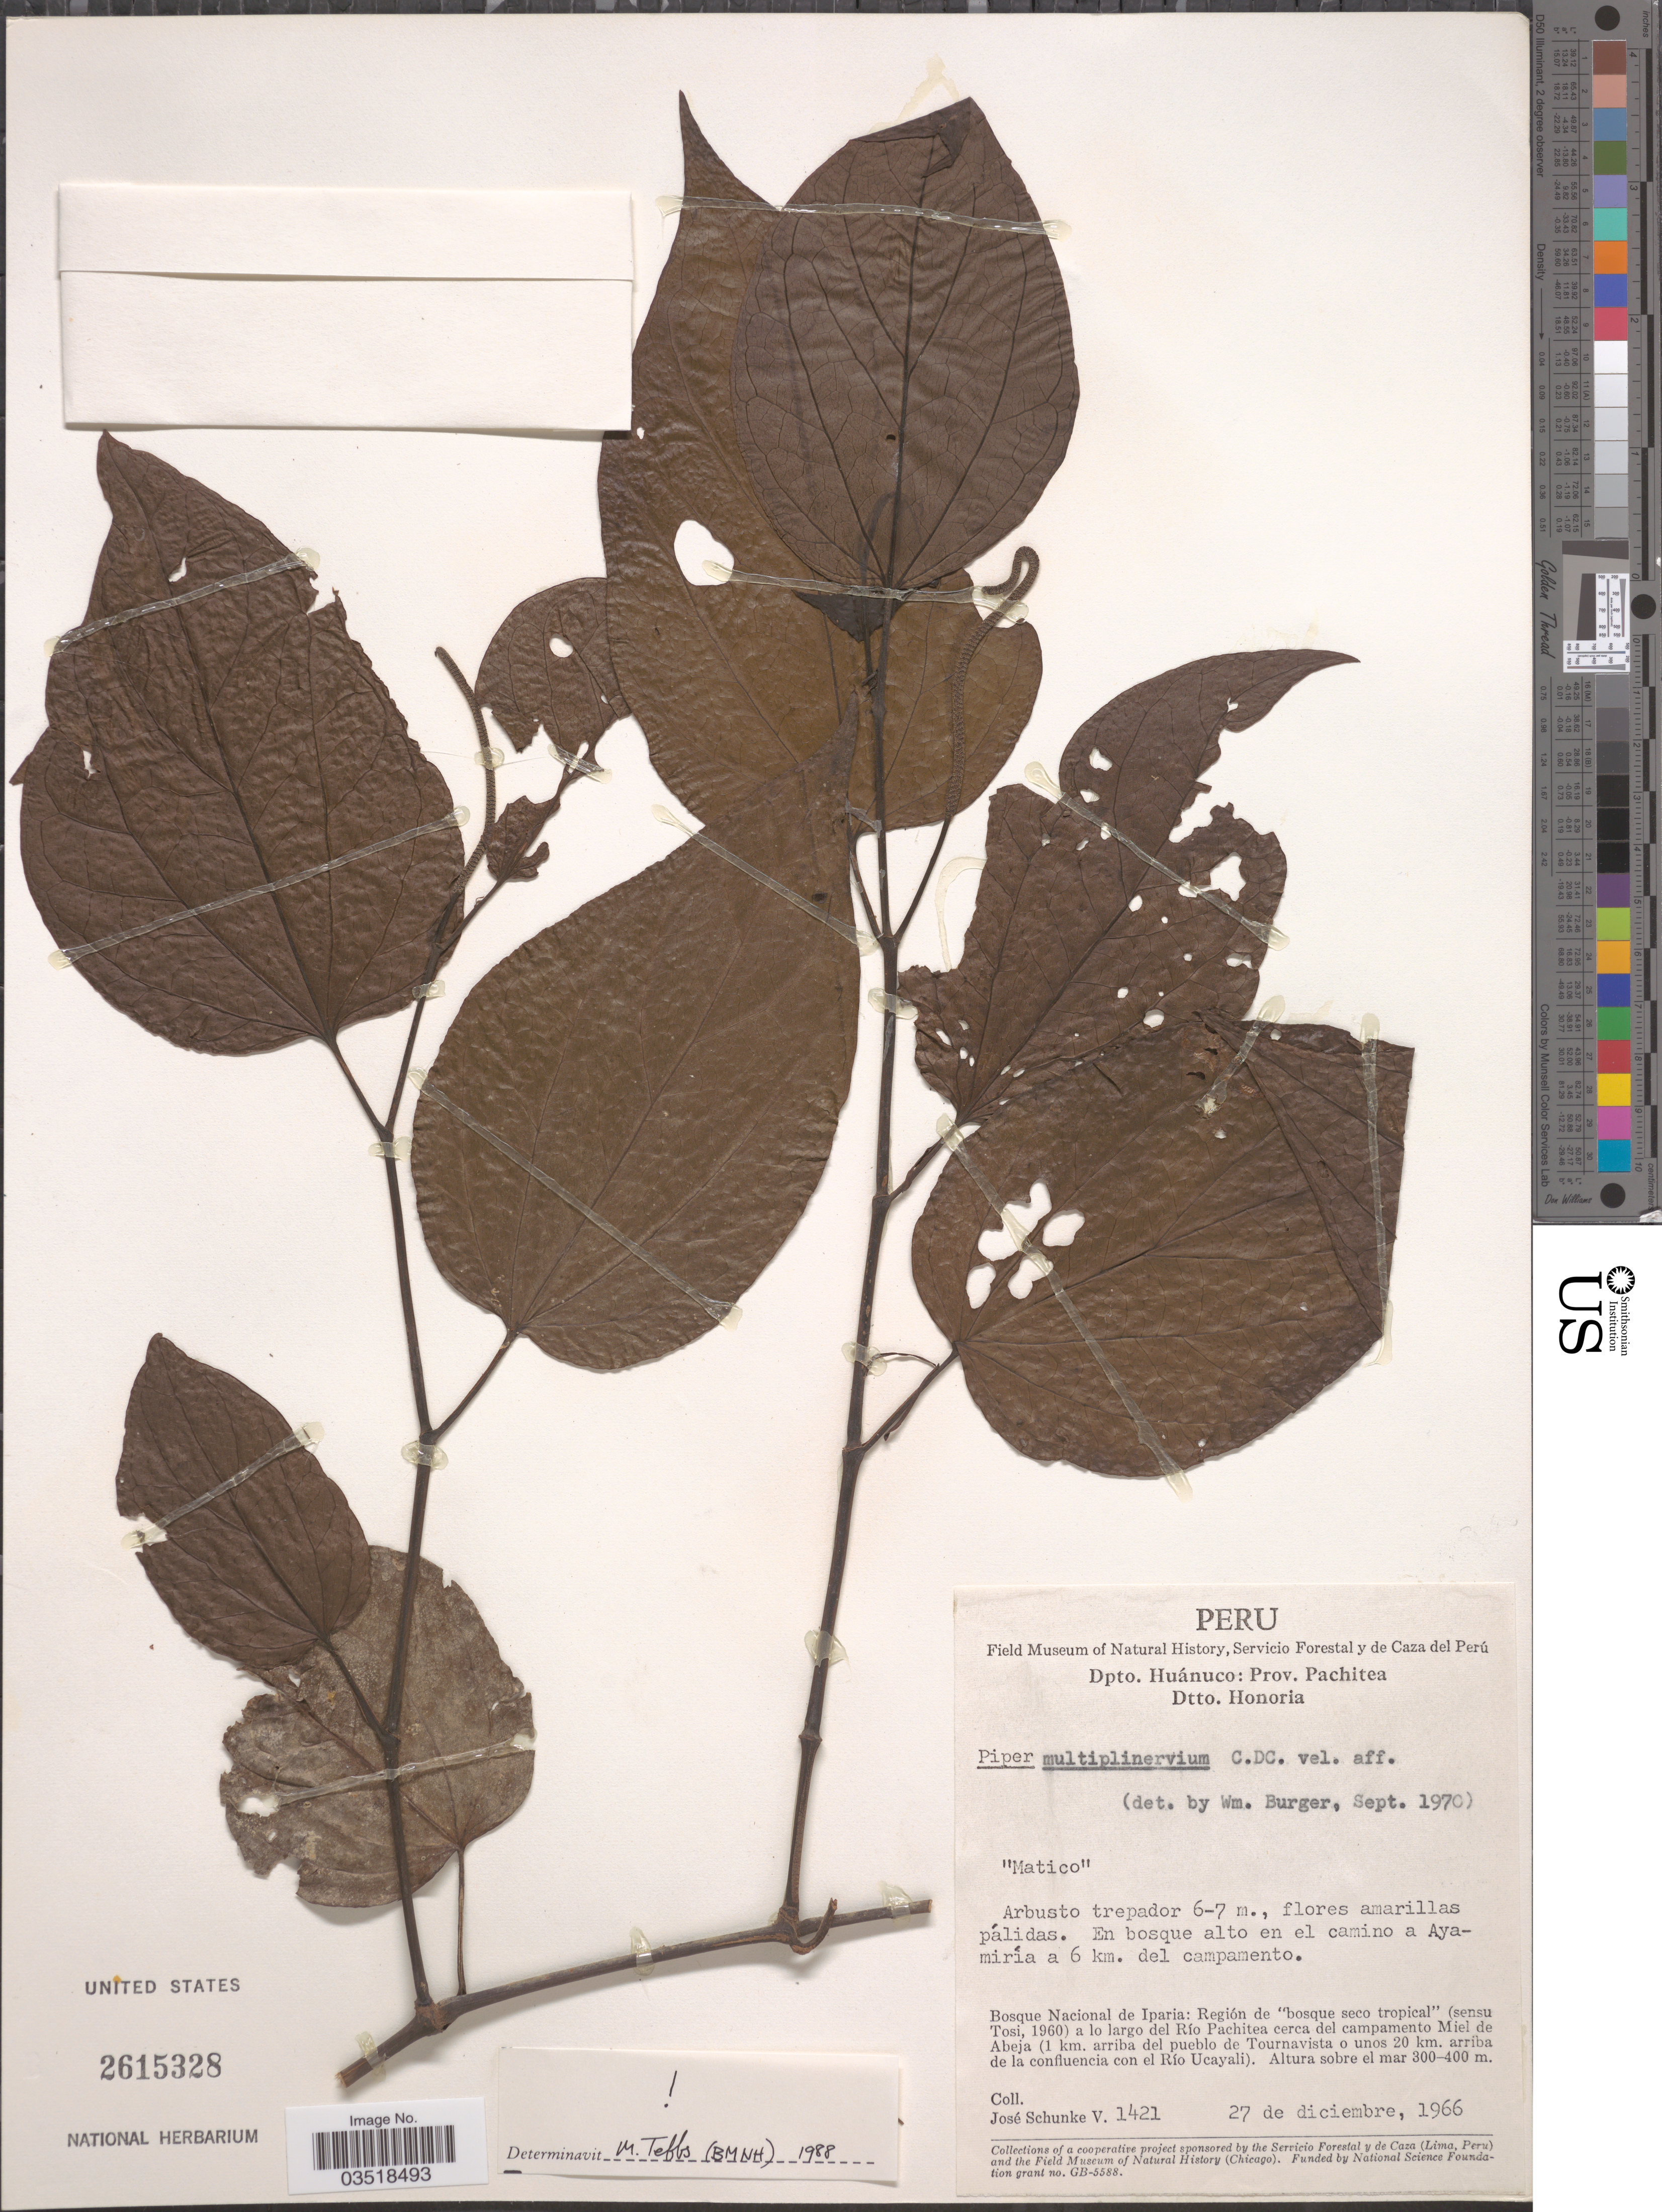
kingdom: Plantae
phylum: Tracheophyta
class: Magnoliopsida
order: Piperales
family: Piperaceae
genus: Piper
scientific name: Piper multiplinervium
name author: C. DC.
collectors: J. Schunke Vigo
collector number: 1421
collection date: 1966-12-27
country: Peru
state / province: Huánuco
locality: Dpto. Huánuco: Prov. Pachitea, Dtto. Honoria. En bosque alto en el camino a Ayamiría a 6 km. del campamento. Bosque Nacional de Iparia: Región de "bosque seco tropical" (sensu Tosi, 1960) a lo largo del Río Pachitea cerca del campamento Miel de Abeja (1 km. arriba del pueblo de Tournavista o unos 20 km. arriba de la confluencia con el Río Ucayali).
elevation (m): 300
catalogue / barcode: US 2615328